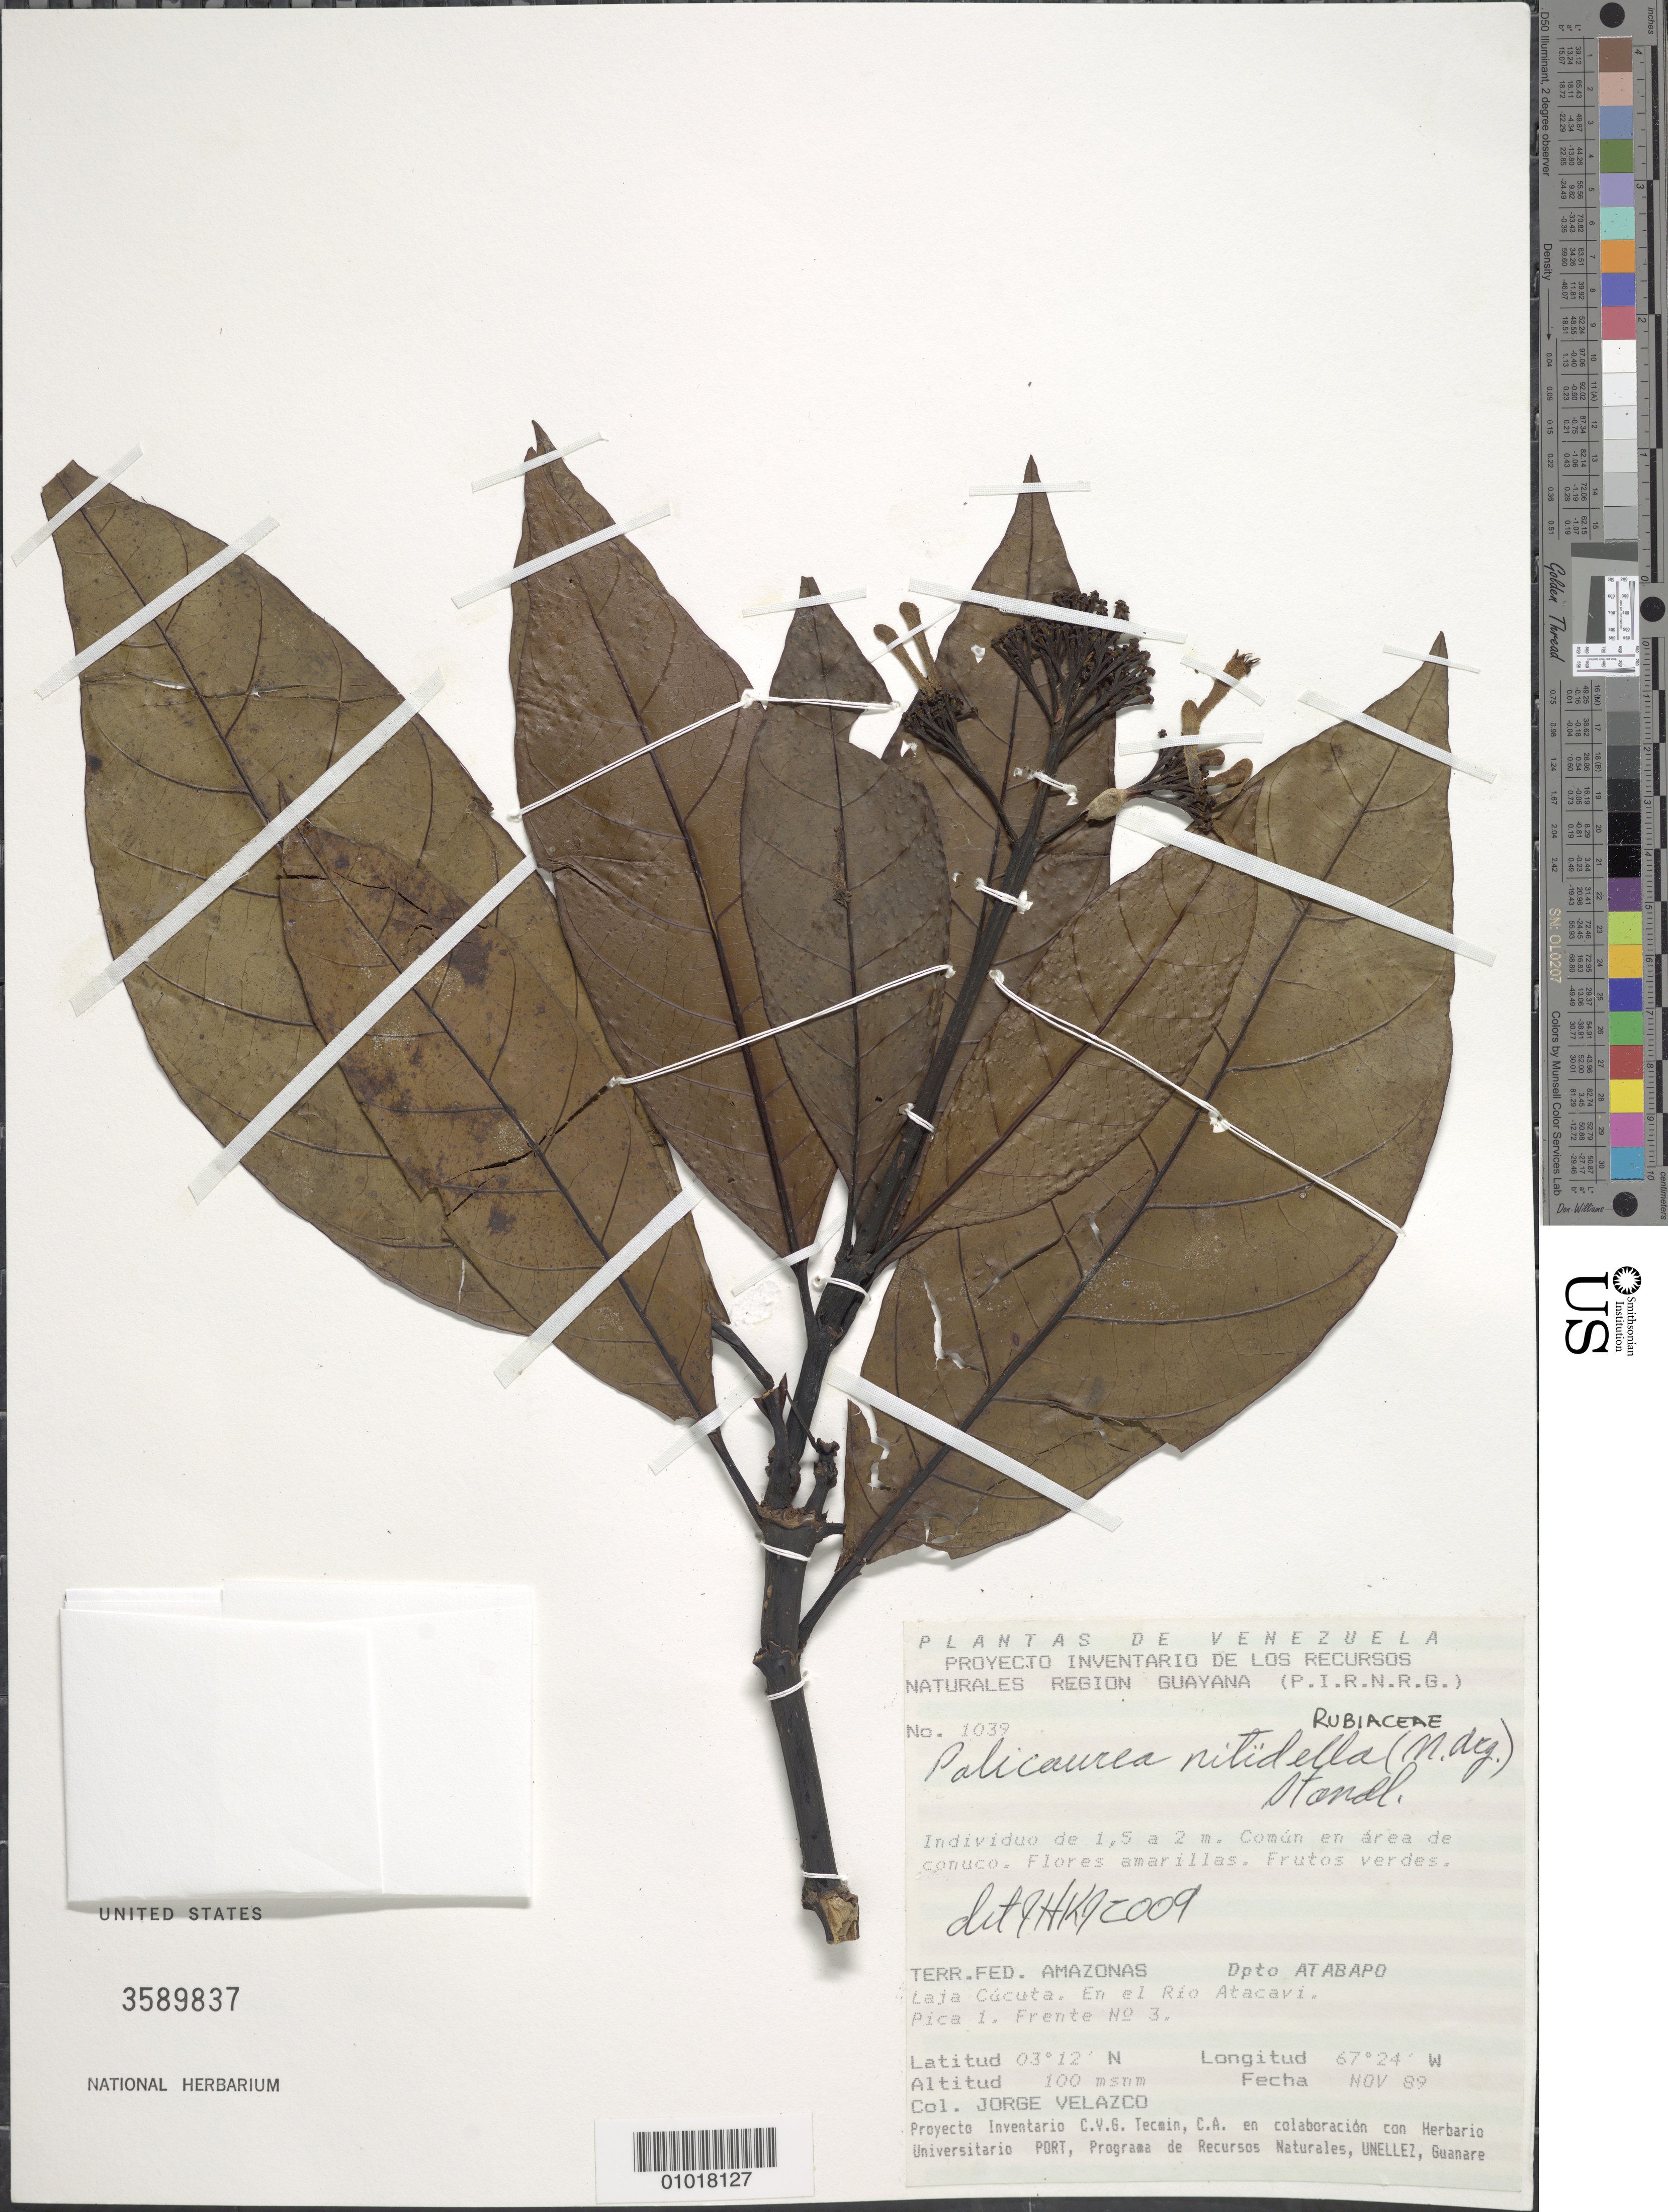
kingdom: Plantae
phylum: Tracheophyta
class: Magnoliopsida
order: Gentianales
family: Rubiaceae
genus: Palicourea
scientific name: Palicourea nitidella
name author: (Müll. Arg.) Standl.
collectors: J. Velazco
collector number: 1039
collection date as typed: Nov-89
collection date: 1989-11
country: Venezuela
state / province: Amazonas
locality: Laja Cucuta. En el Rio Atacavi. Pica 1. Frente No. 3.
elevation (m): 100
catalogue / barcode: US 3589837